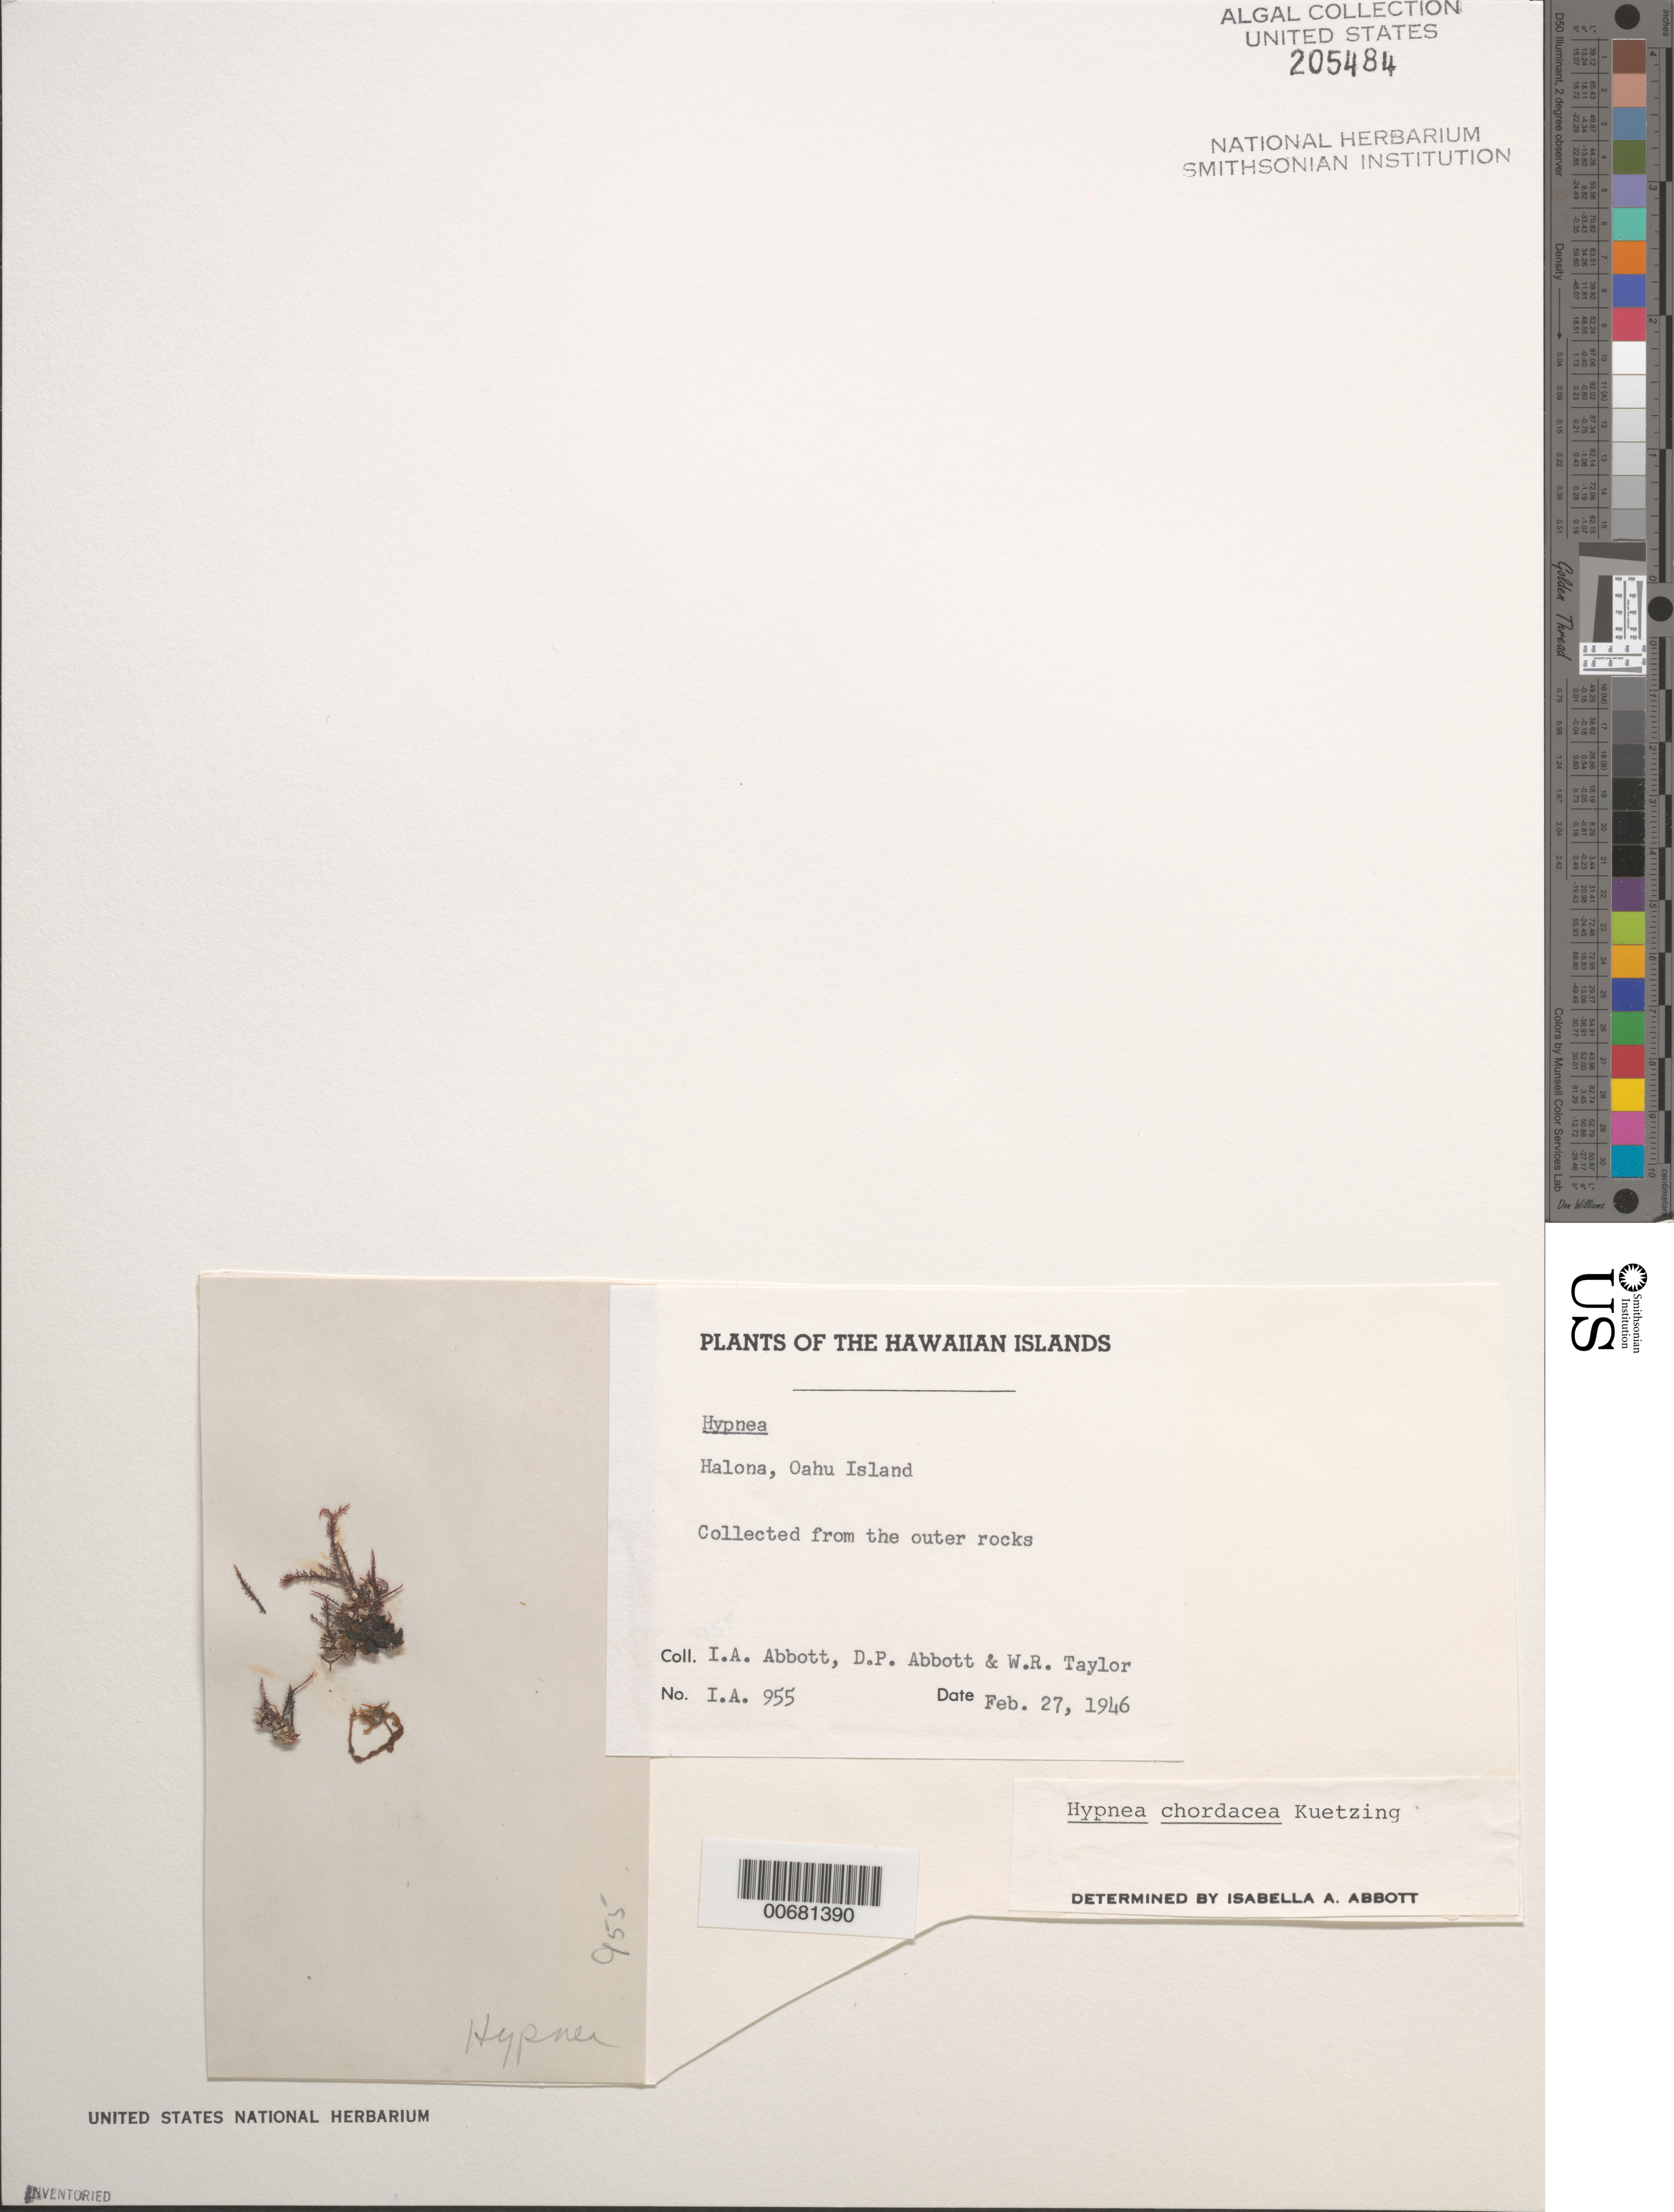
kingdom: Plantae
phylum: Rhodophyta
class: Florideophyceae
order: Gigartinales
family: Cystocloniaceae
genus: Hypnea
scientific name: Hypnea chordacea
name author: Kütz.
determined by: Abbott, Isabella A.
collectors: I. A. Abbott, D. P. Abbott & W. R. Taylor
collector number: IAA 955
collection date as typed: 27 Feb 1946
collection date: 1946-02-27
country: United States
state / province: Hawaii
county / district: Honolulu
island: Oahu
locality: Halona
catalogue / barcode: US 205484